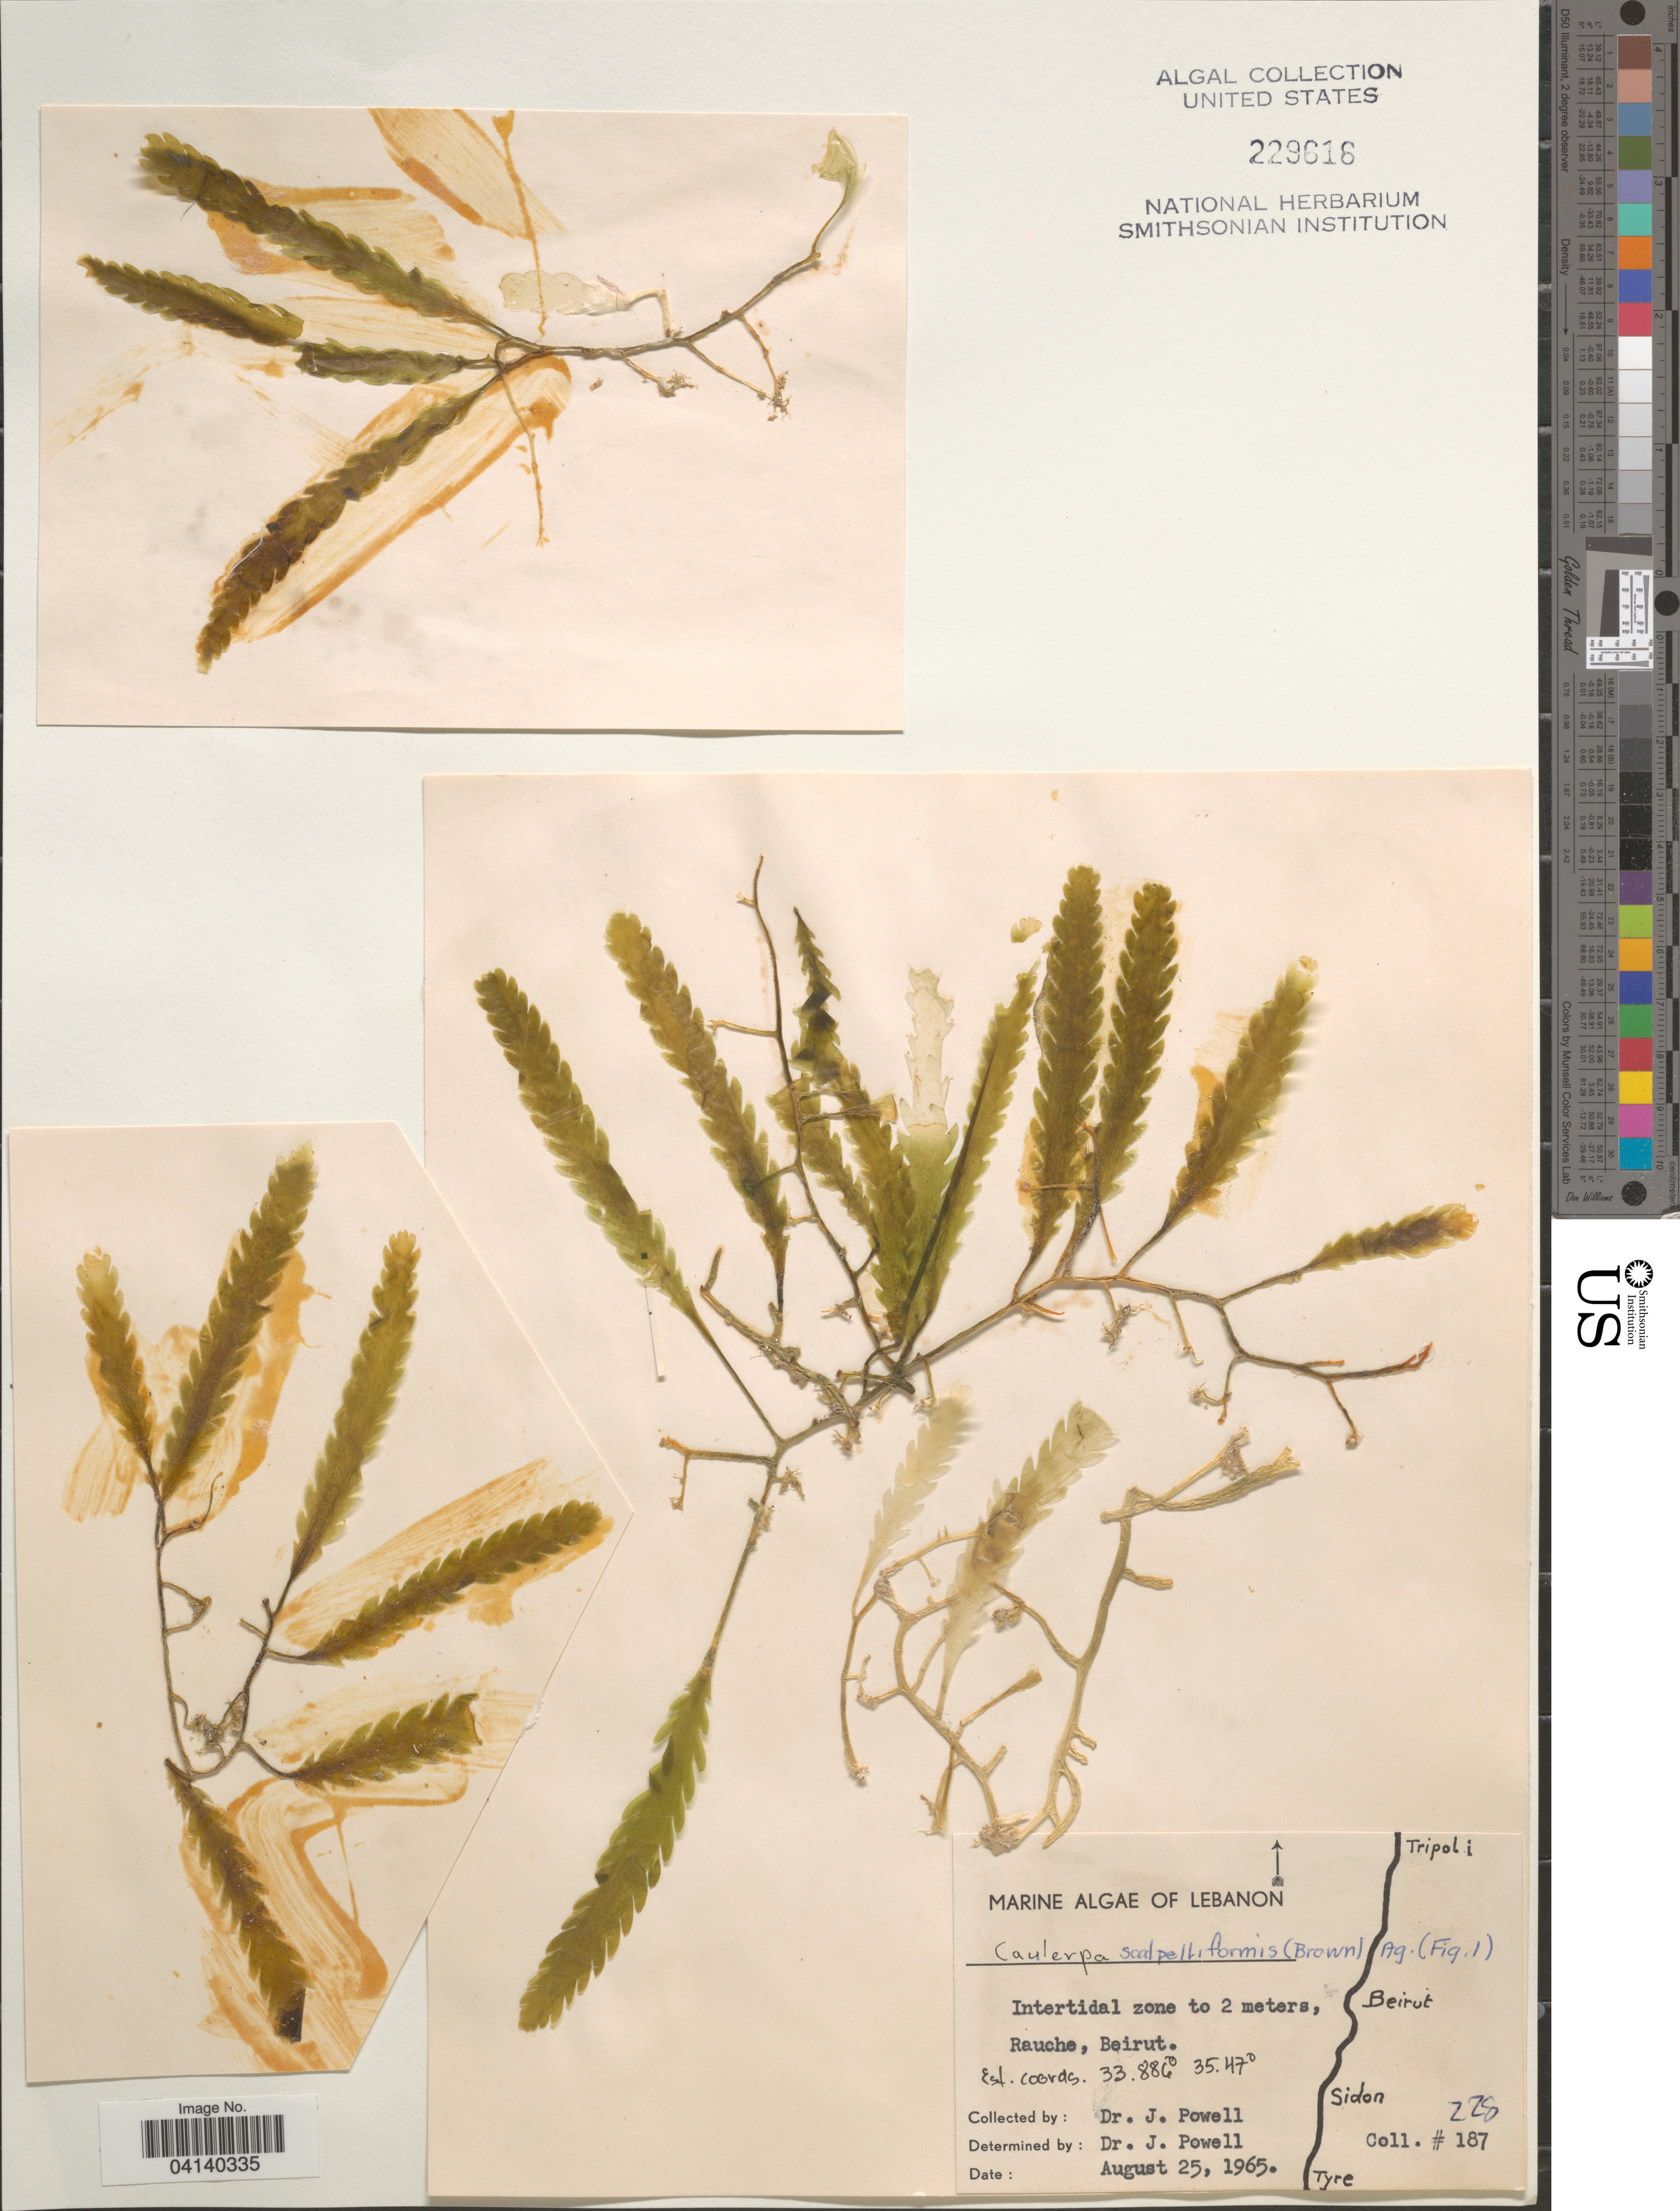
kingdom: Plantae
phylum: Chlorophyta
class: Ulvophyceae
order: Bryopsidales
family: Caulerpaceae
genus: Caulerpa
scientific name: Caulerpa scalpelliformis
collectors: J. Powell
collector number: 187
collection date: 1965-08-25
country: Lebanon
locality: Rauche, Beirut.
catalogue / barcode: US 229616